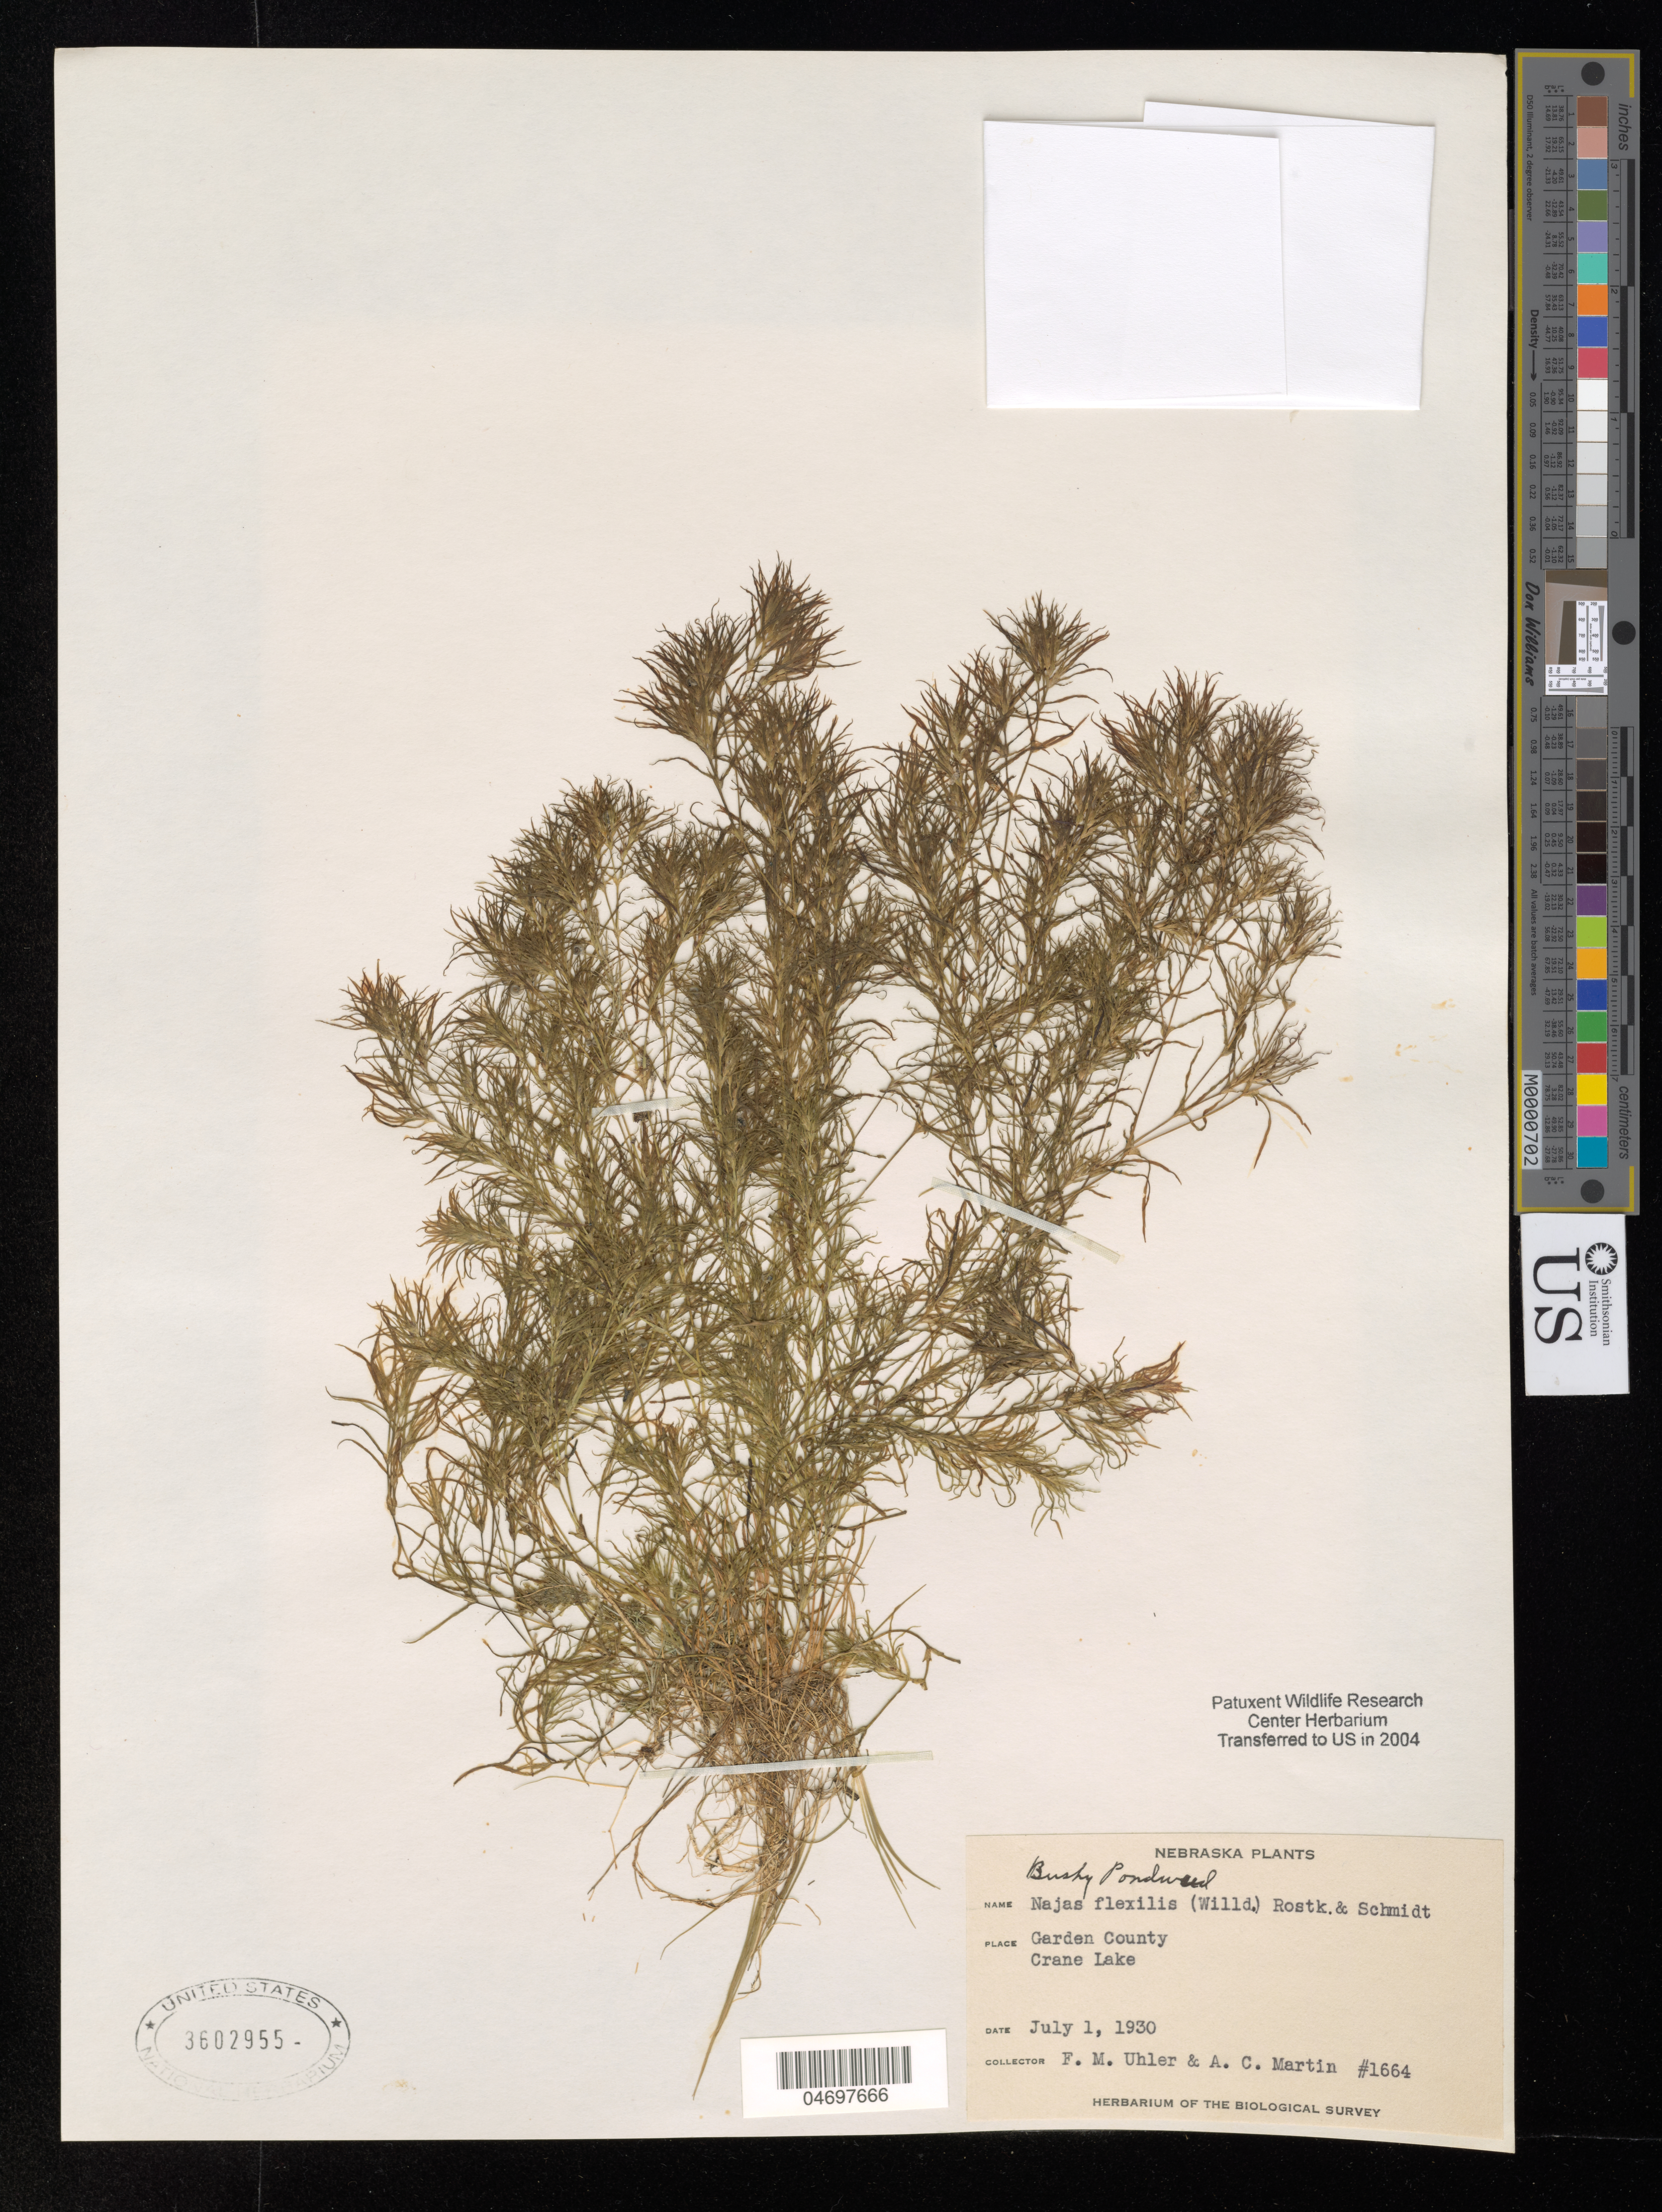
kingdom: Plantae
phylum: Tracheophyta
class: Liliopsida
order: Alismatales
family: Hydrocharitaceae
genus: Najas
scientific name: Najas flexilis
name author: (Willd.) Rostk. & Schmidt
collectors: F. Uhler & A. C. Martin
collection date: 1930-07-01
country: United States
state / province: Nebraska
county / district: Garden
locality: Crane Lake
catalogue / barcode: US 3602955